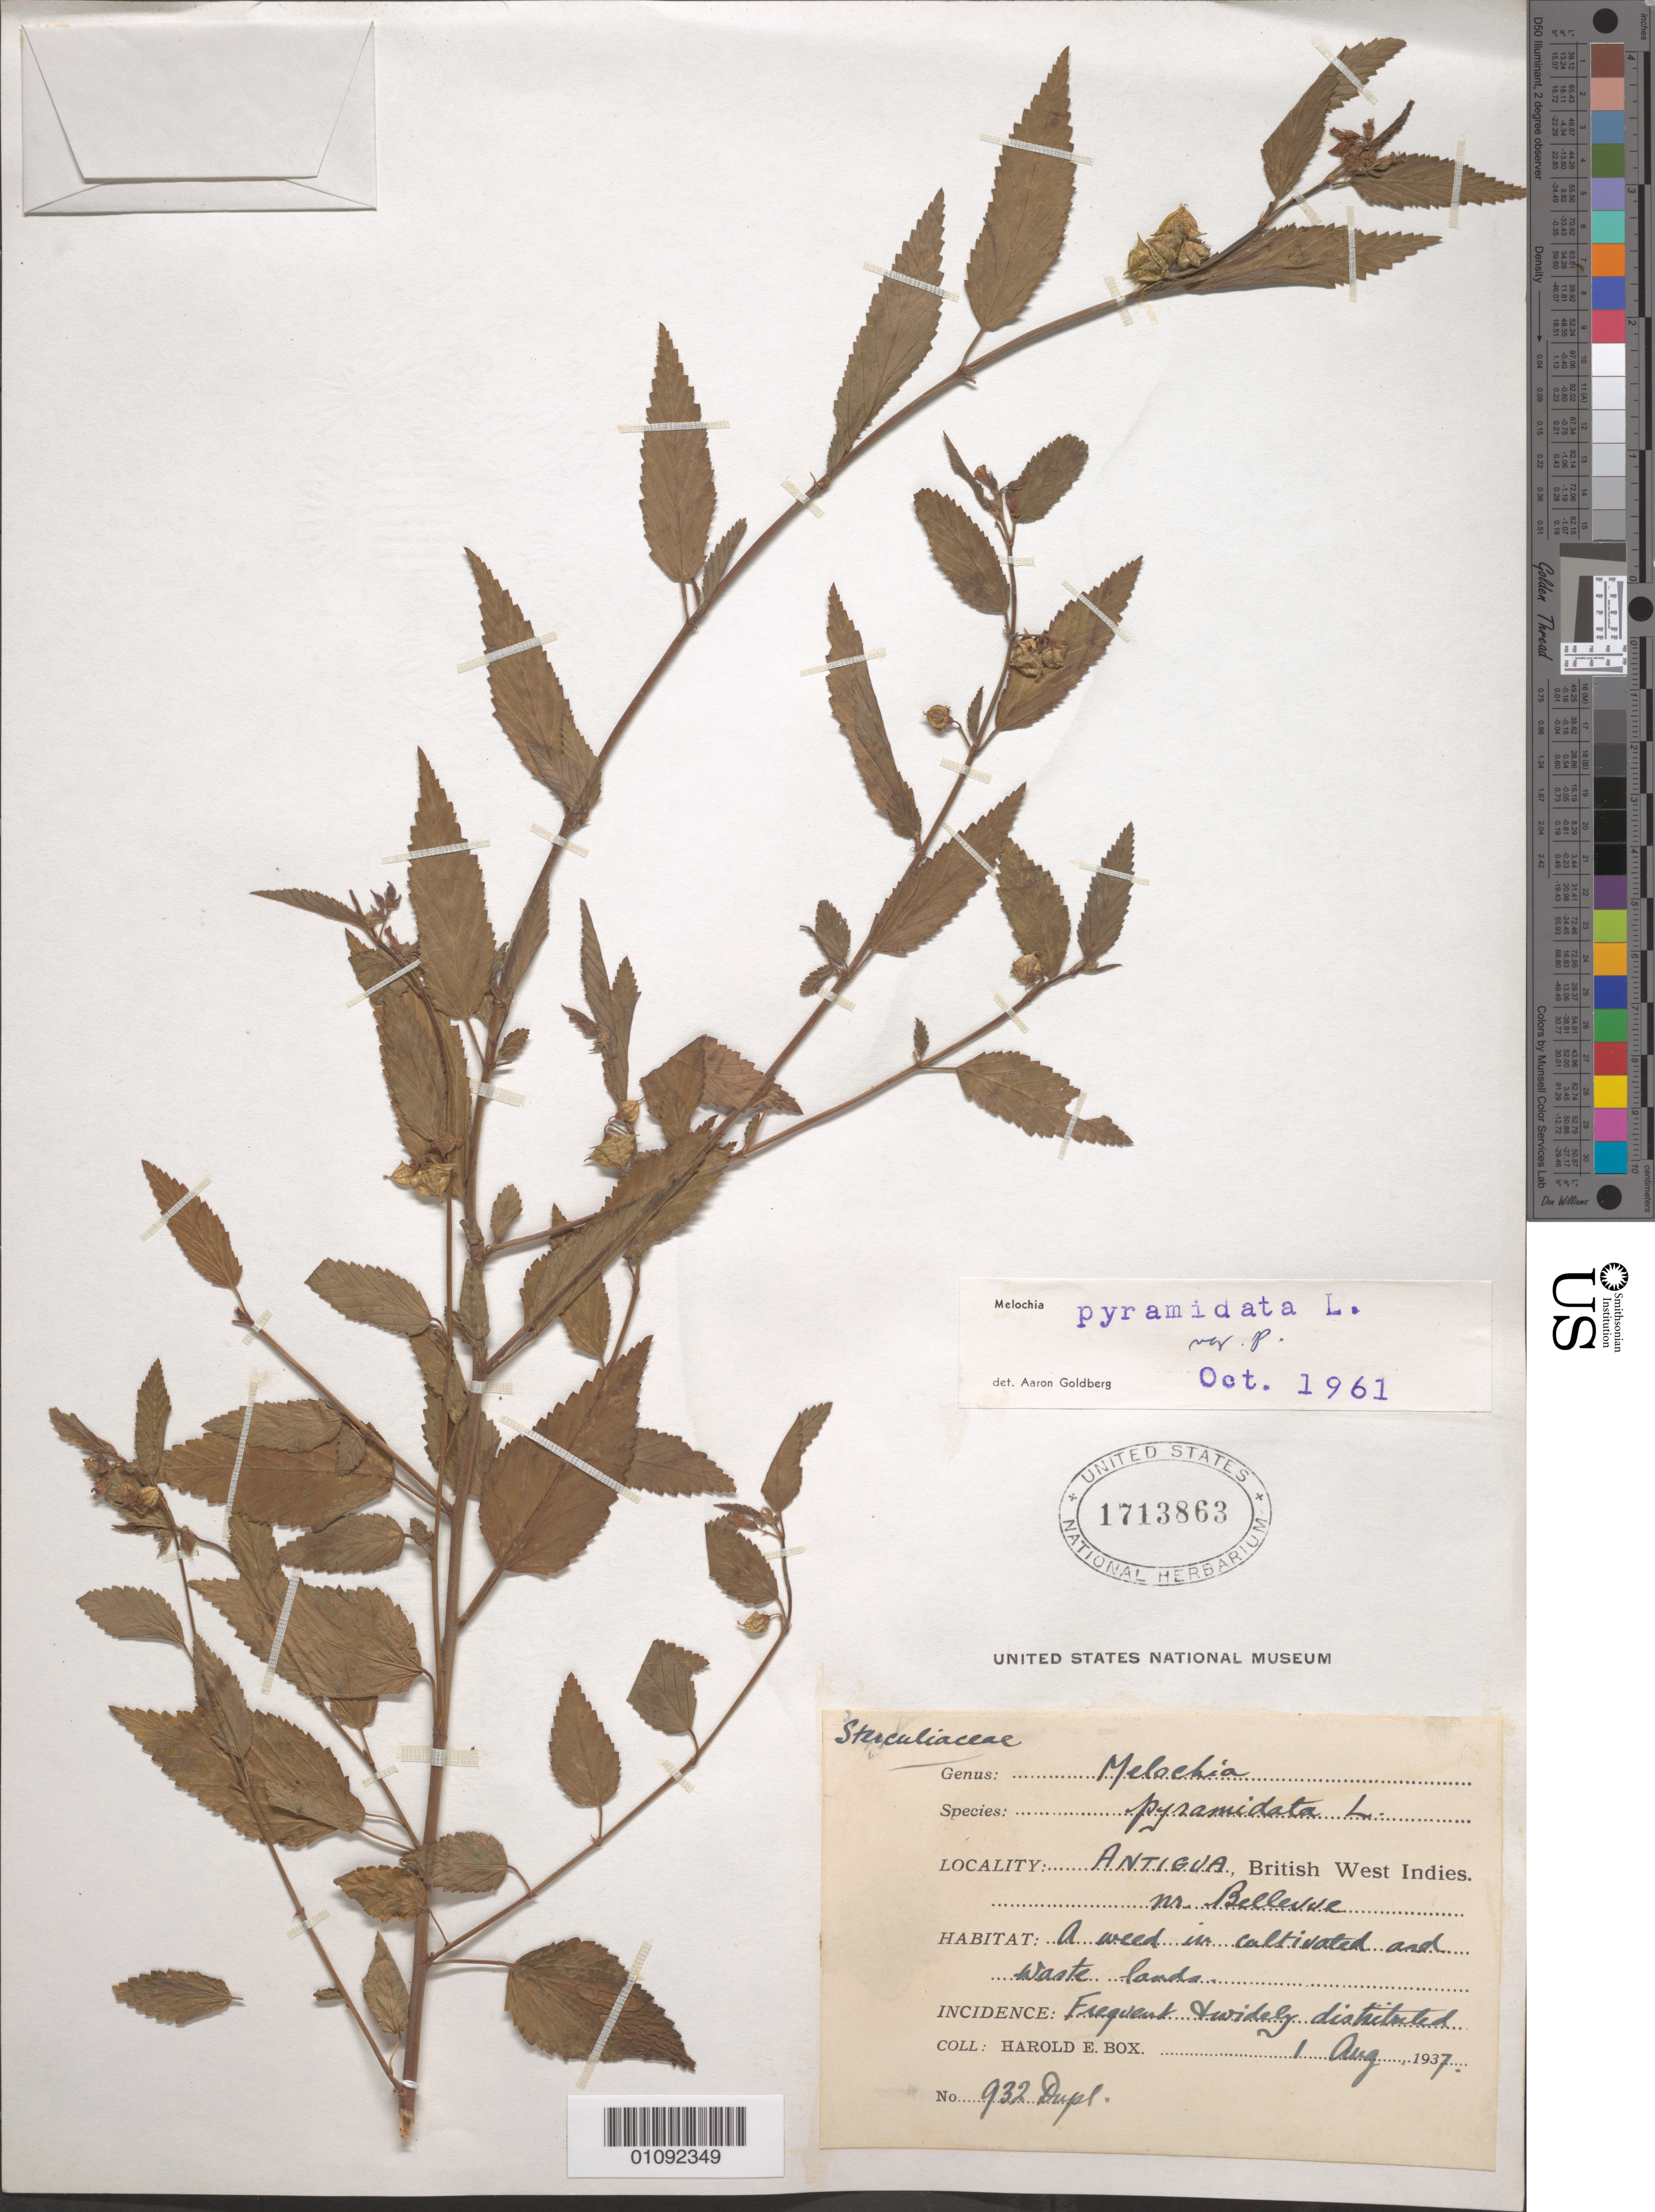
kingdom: Plantae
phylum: Tracheophyta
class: Magnoliopsida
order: Malvales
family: Malvaceae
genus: Melochia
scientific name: Melochia pyramidata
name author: L.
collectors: H. E. Box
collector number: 932 Dupl.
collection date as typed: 01 Aug 1937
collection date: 1937-08-01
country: Antigua and Barbuda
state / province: Saint John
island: Antigua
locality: nr. Bellevue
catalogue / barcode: US 1713863